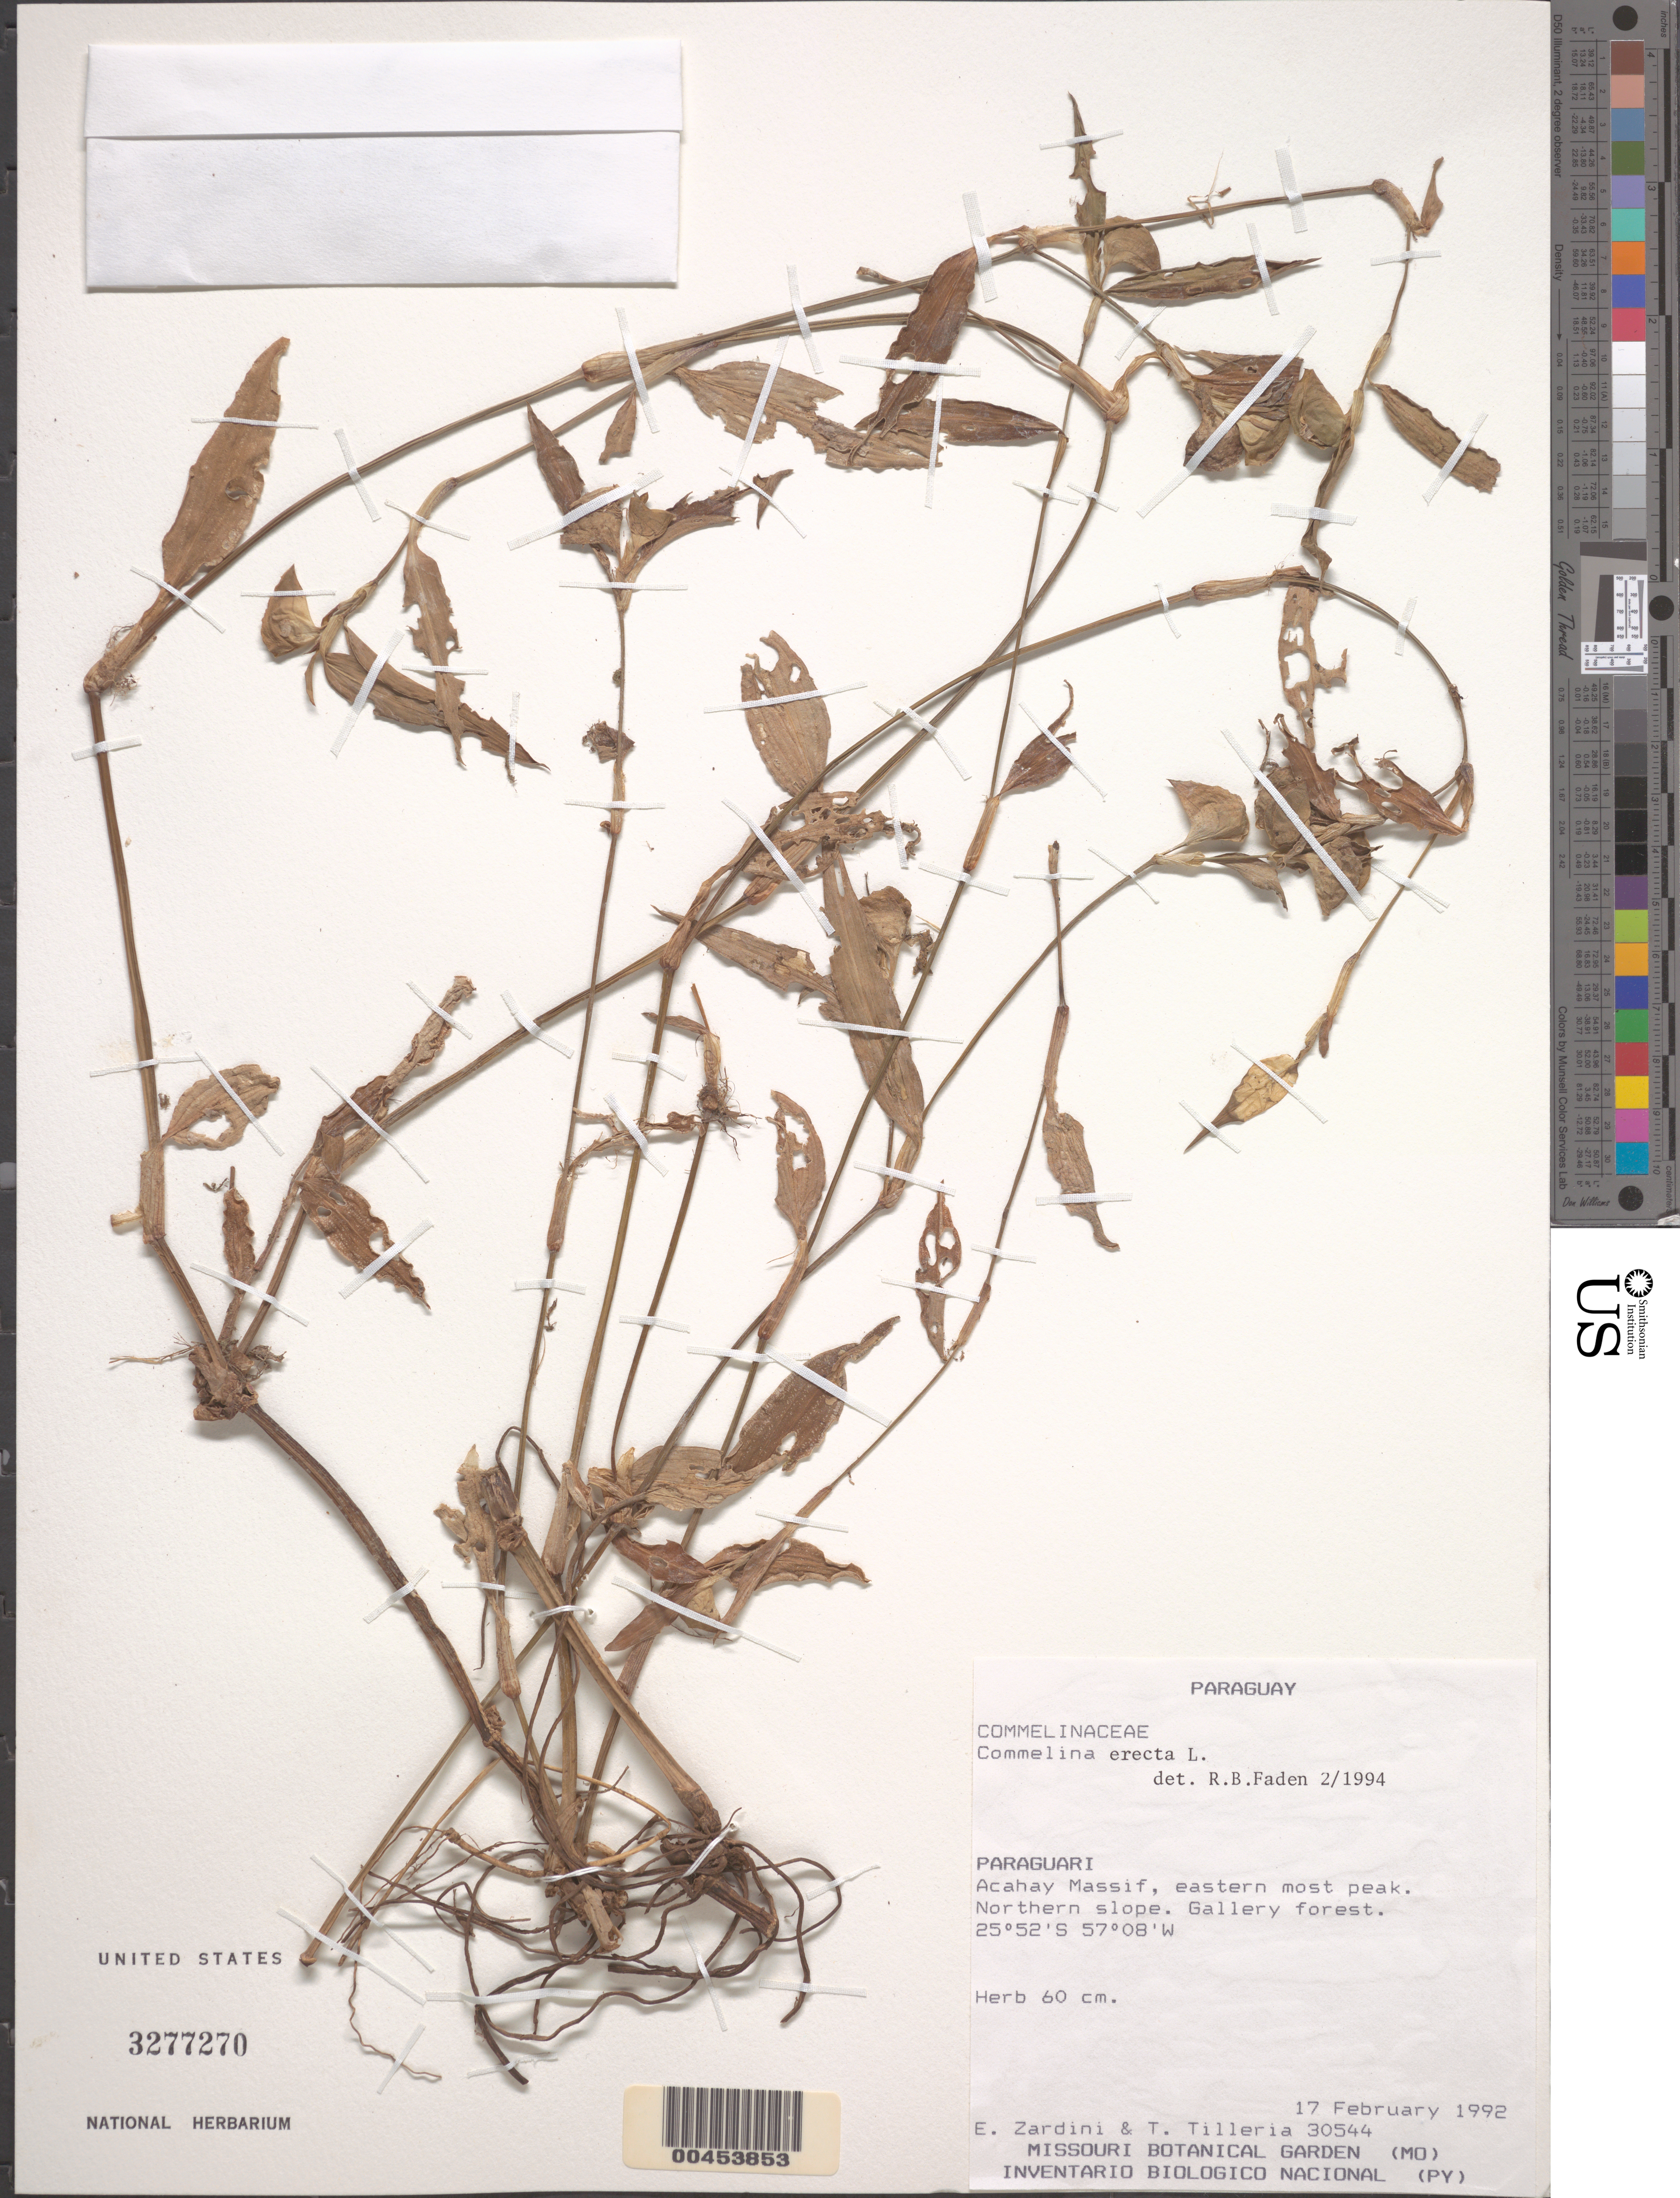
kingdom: Plantae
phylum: Tracheophyta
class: Liliopsida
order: Commelinales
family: Commelinaceae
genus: Commelina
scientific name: Commelina erecta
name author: L.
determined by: Faden, Robert B., (US), Smithsonian Institution - National Museum of Natural History (UNITED STATES)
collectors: E. M. Zardini & T. Tilleria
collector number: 30544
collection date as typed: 17 Feb 1992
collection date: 1992-02-17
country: Paraguay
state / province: Paraguarí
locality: Acahay massif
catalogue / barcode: US 3277270